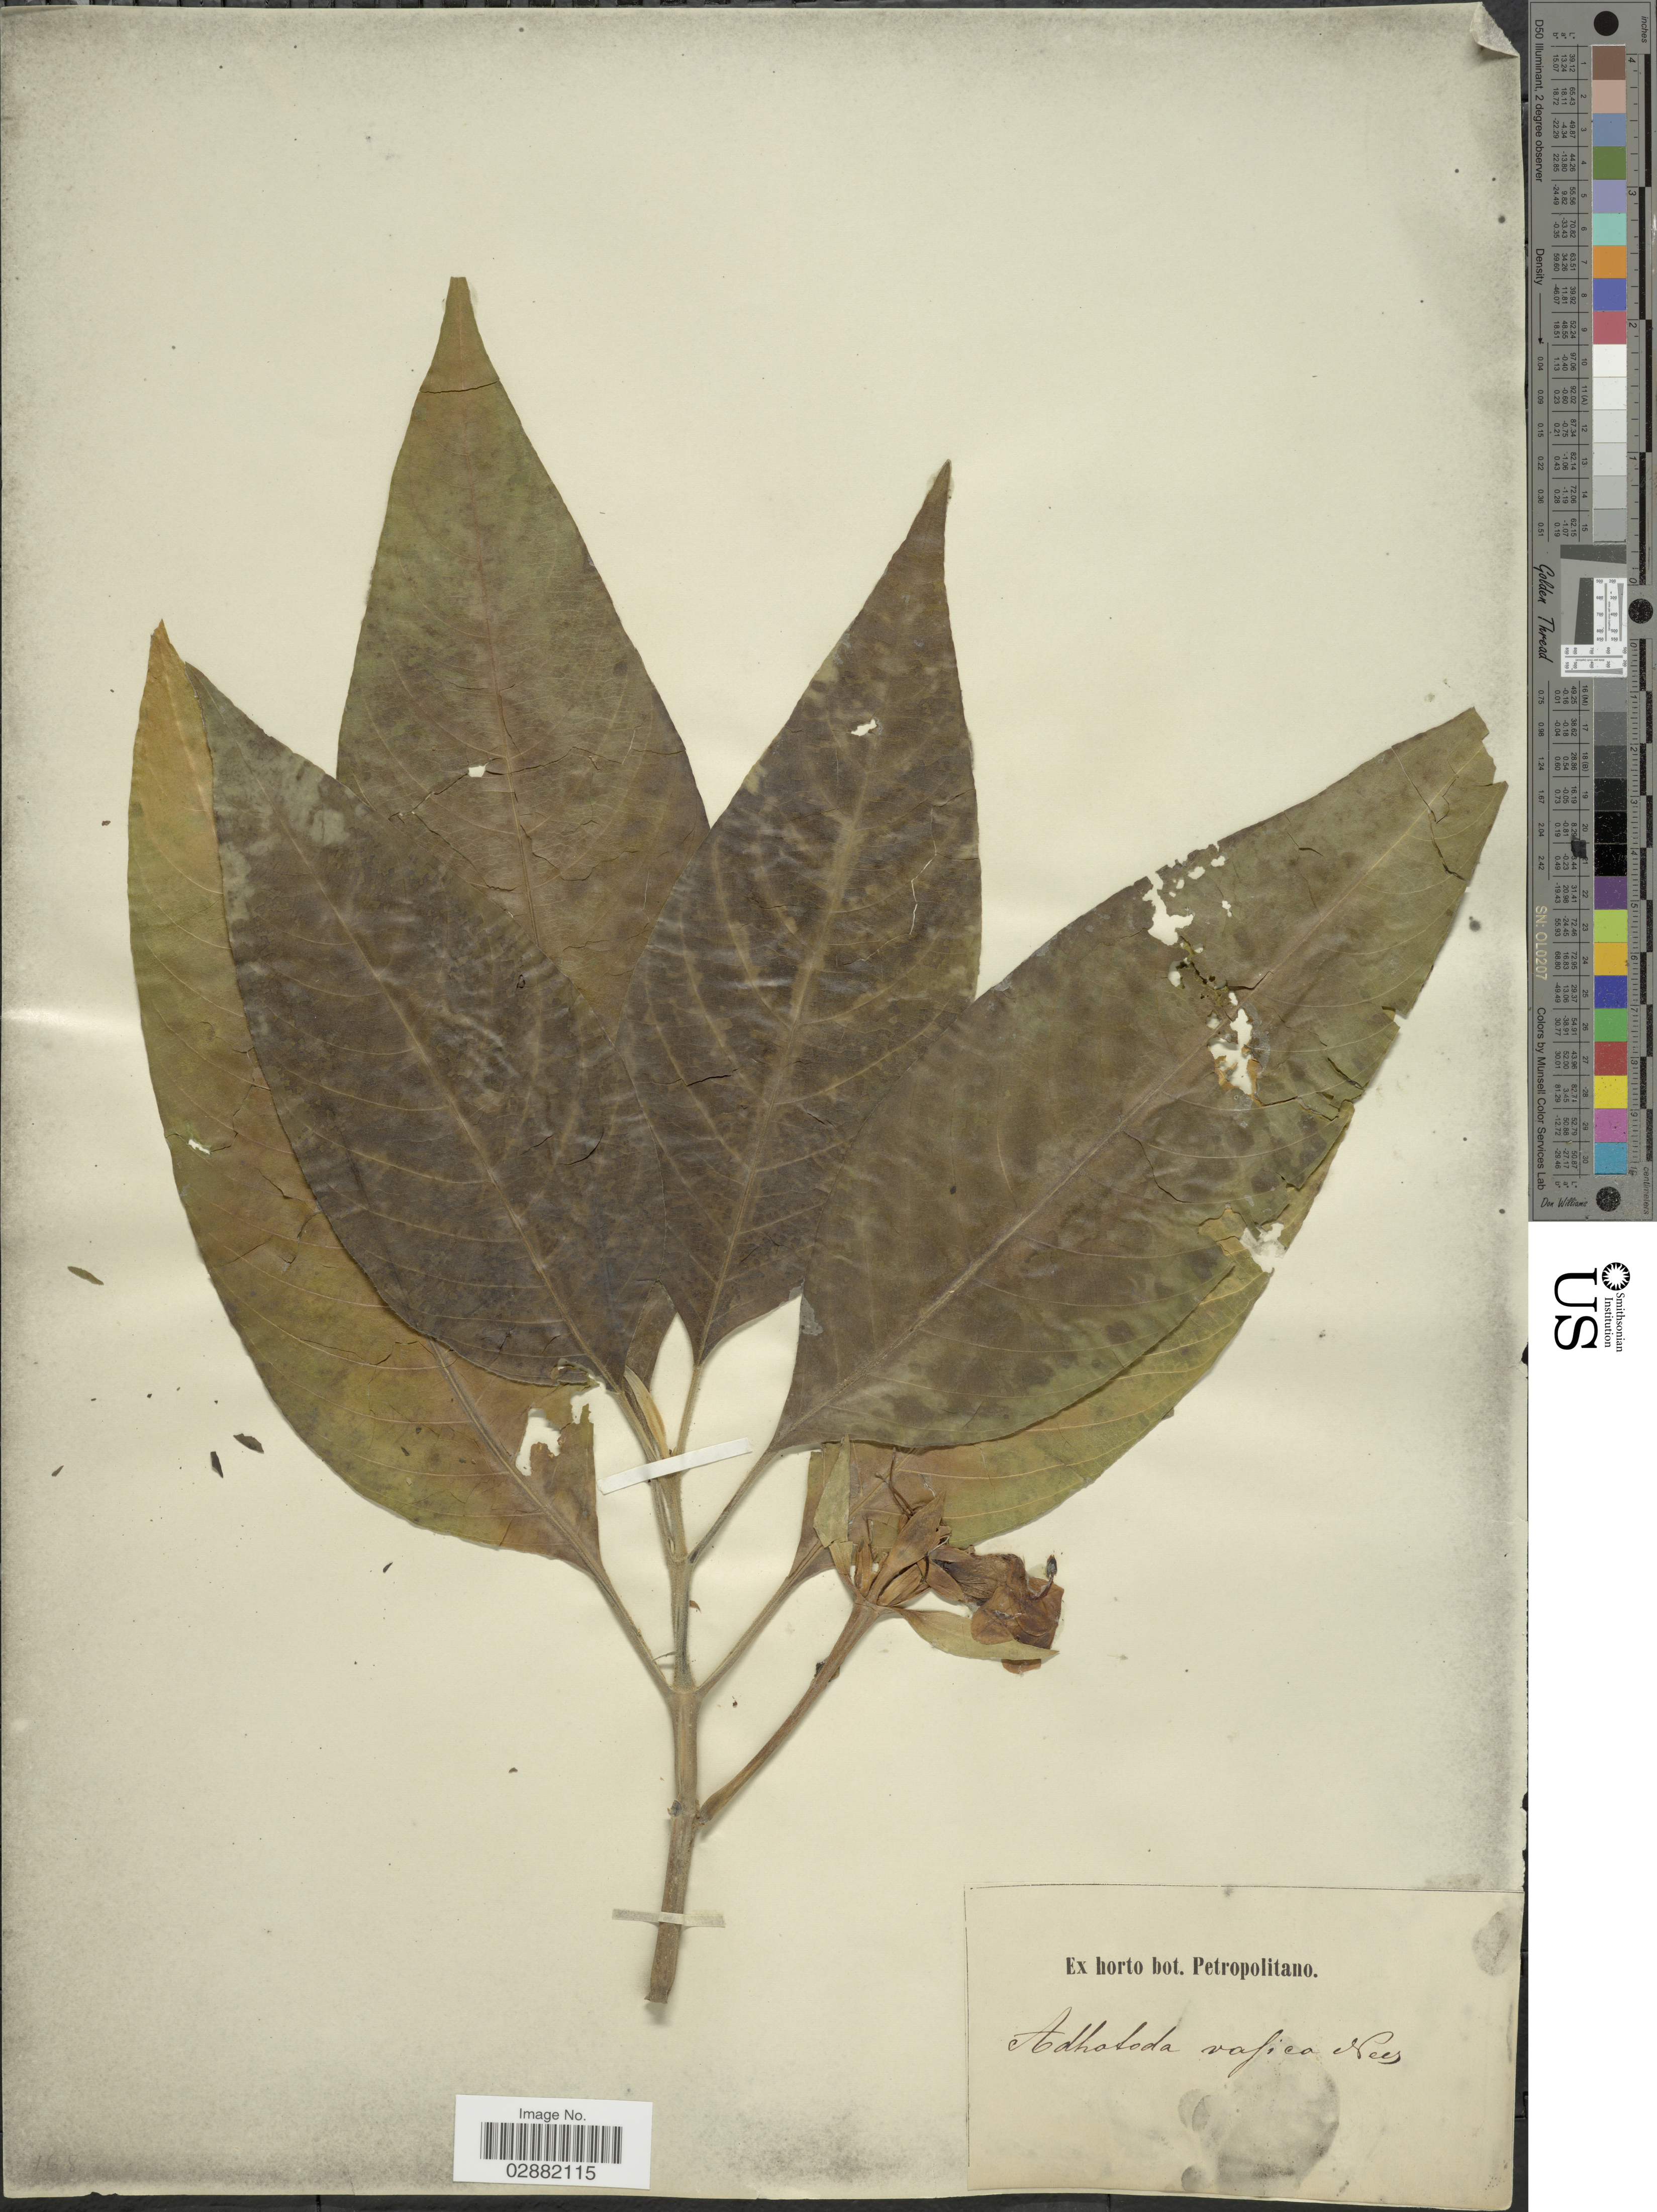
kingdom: Plantae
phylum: Tracheophyta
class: Magnoliopsida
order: Lamiales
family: Acanthaceae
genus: Justicia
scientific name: Justicia adhatoda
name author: L.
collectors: ex Horto Bot. Petropolitano